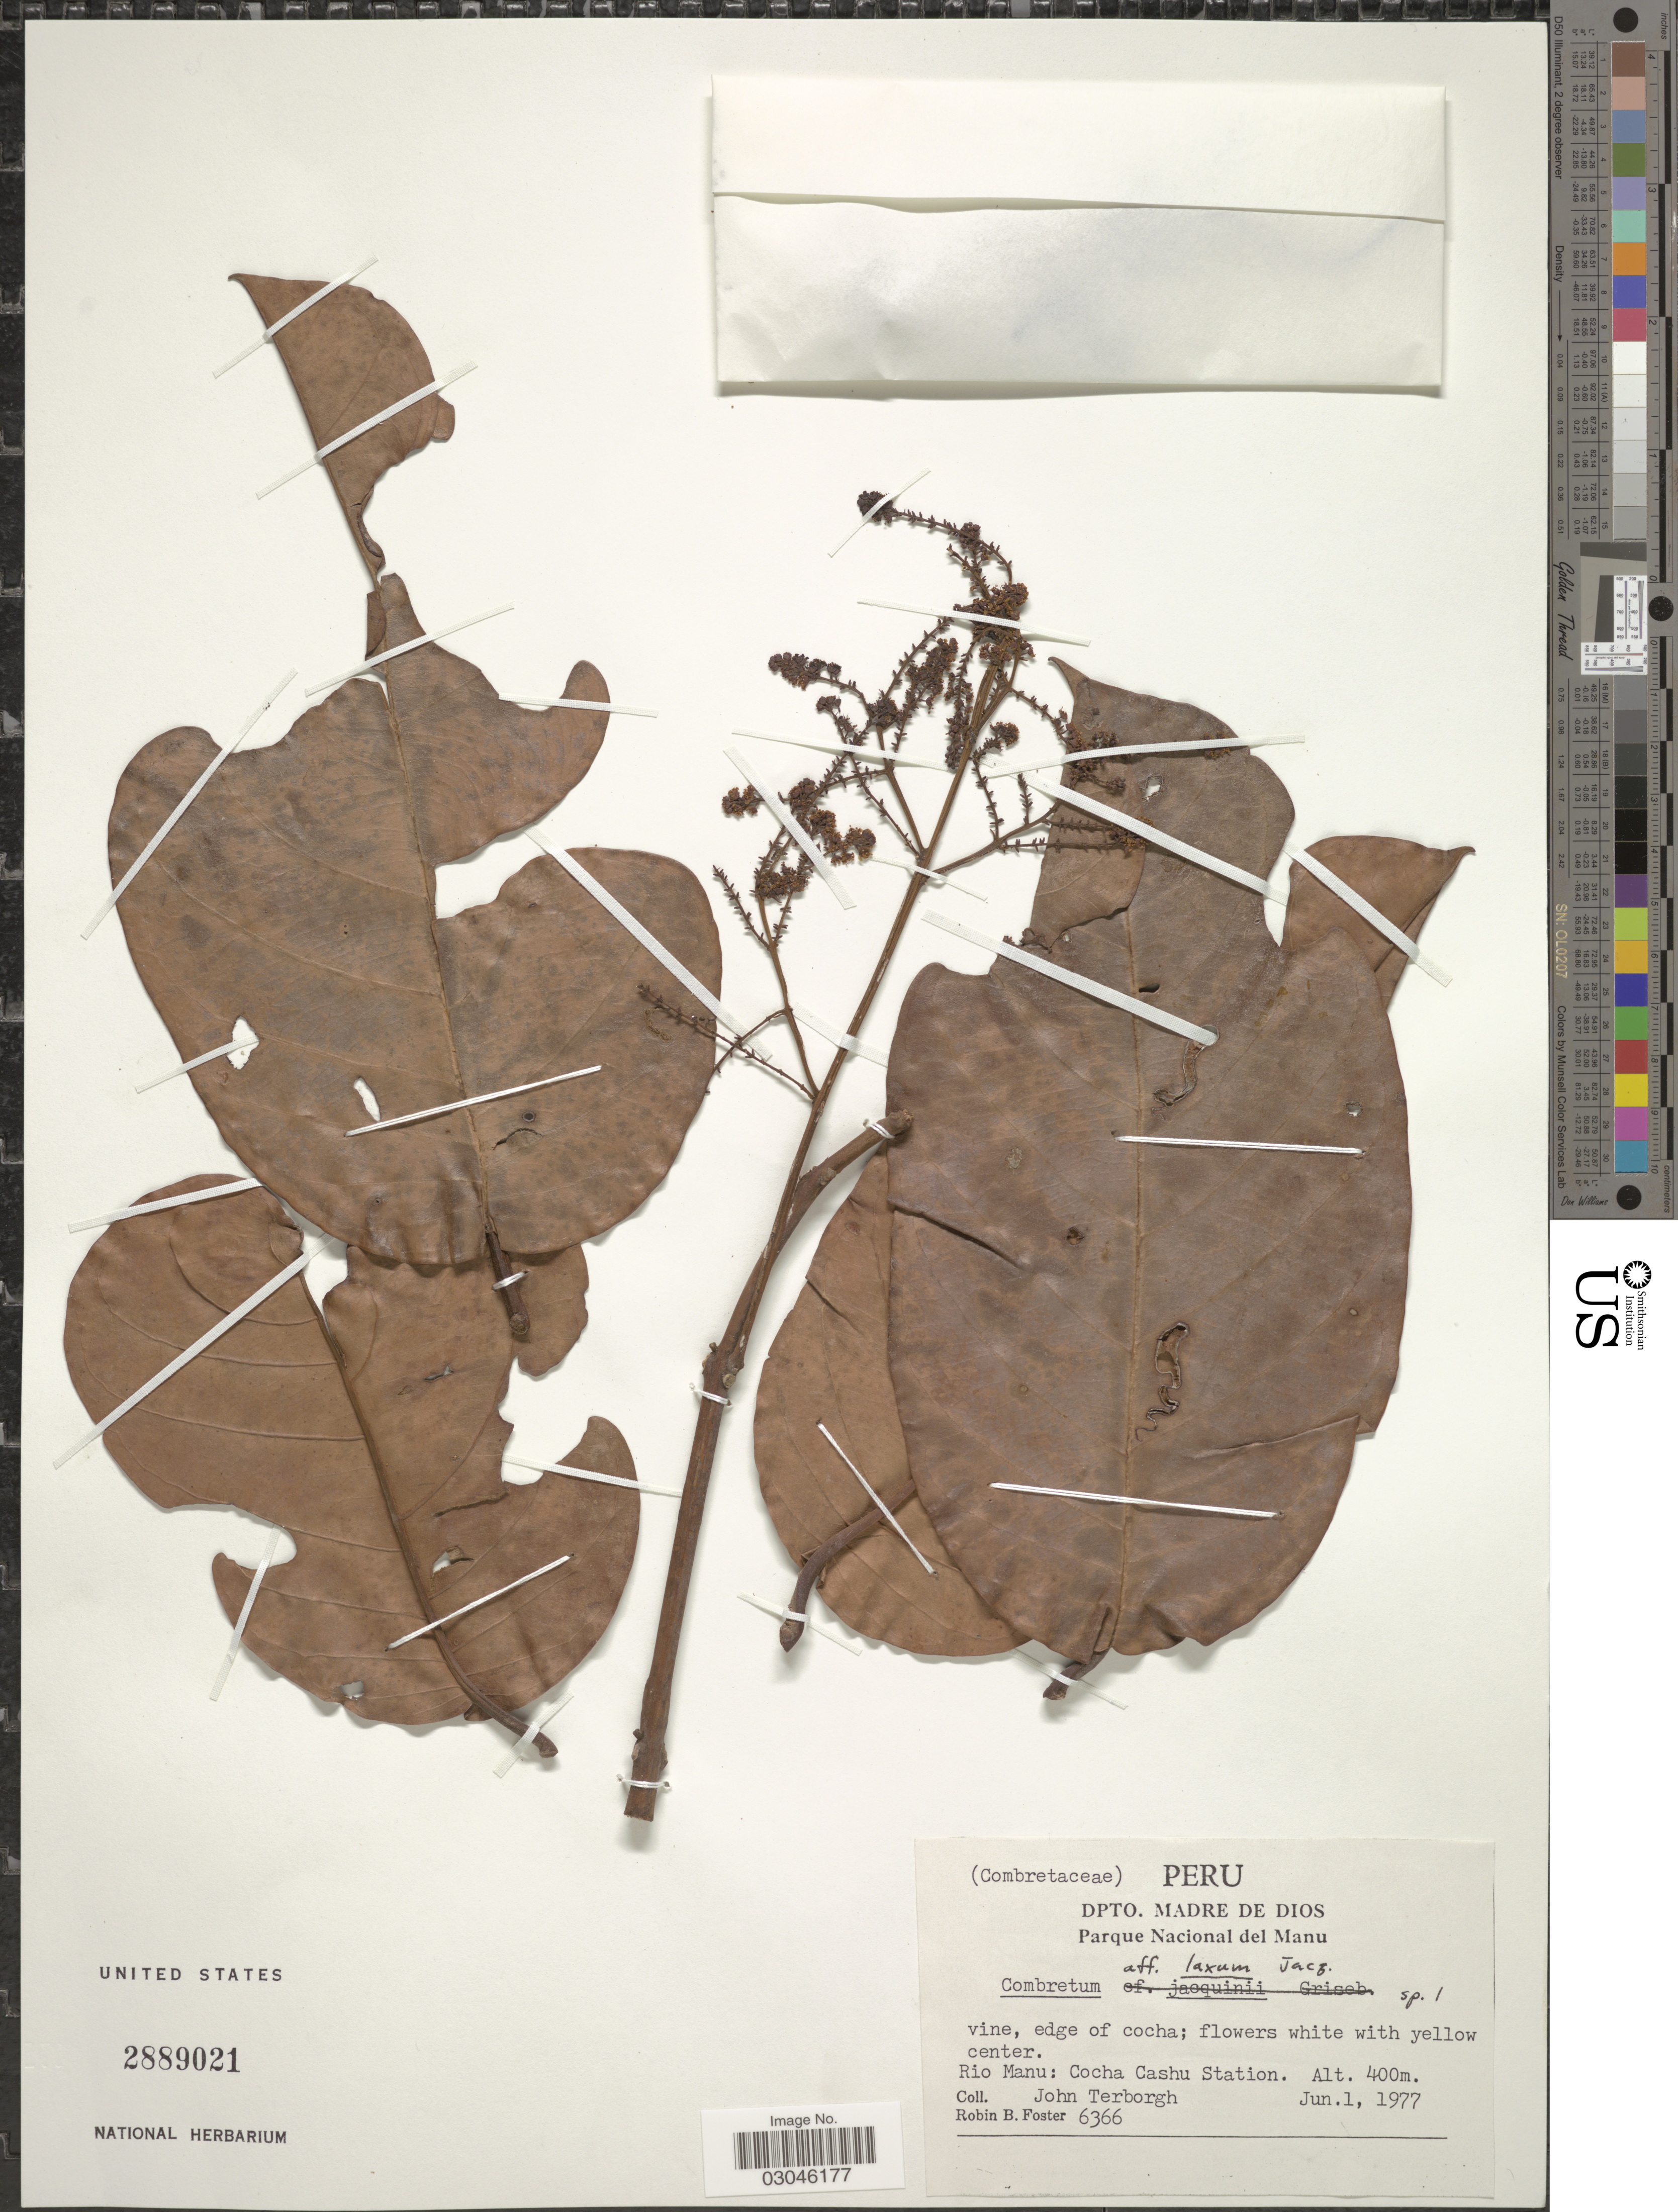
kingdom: Plantae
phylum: Tracheophyta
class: Magnoliopsida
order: Myrtales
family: Combretaceae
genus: Combretum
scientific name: Combretum laxum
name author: Jacq.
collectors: J. Terborgh & R. B. Foster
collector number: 6366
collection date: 1977-06-01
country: Peru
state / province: Madre de Dios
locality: Dpto. Madre de Dios. Parque Nacional del Manu. Rio Manu: Cocha Cashu Station.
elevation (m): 400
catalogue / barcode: US 2889021